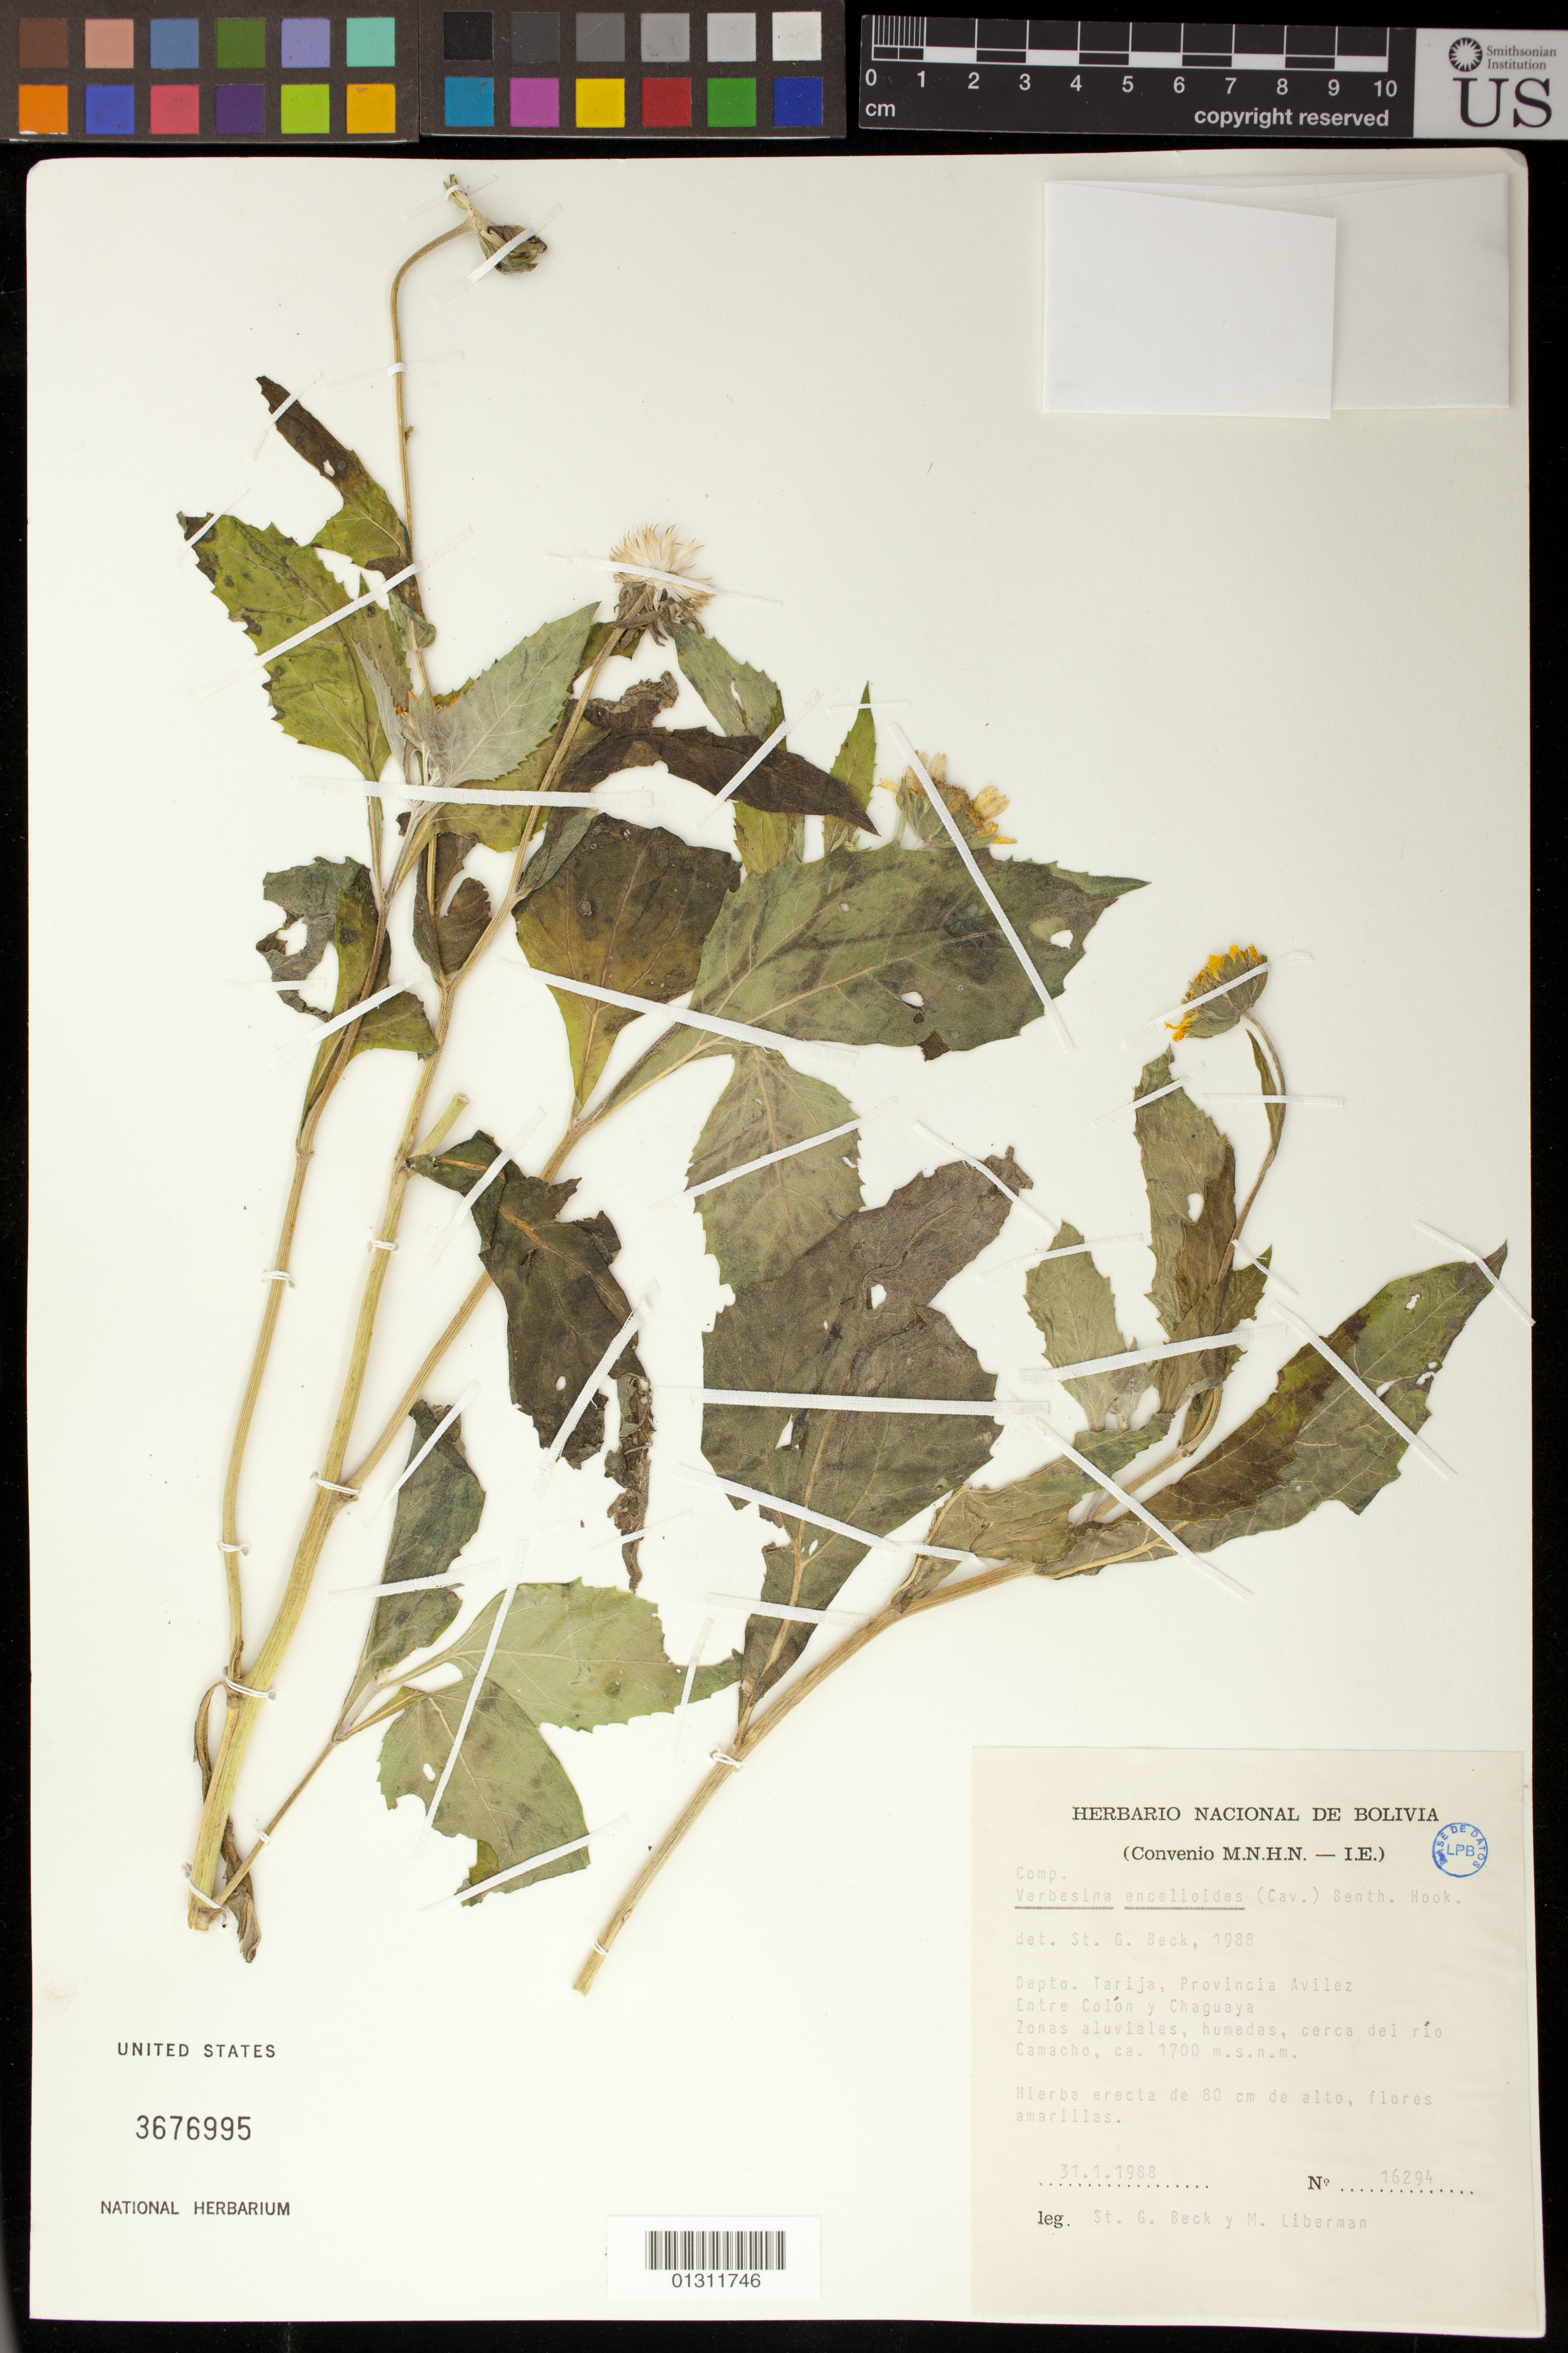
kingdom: Plantae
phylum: Tracheophyta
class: Magnoliopsida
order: Asterales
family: Asteraceae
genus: Verbesina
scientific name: Verbesina encelioides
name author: (Cav.) Benth. & Hook. ex A. Gray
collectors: S. G. Beck & M. Liberman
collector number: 16294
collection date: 1988-01-31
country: Bolivia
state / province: Tarija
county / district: Avilez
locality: Entre Colon y Chaguaya, cerca del rio Camacho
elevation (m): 1700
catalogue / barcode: US 3676995